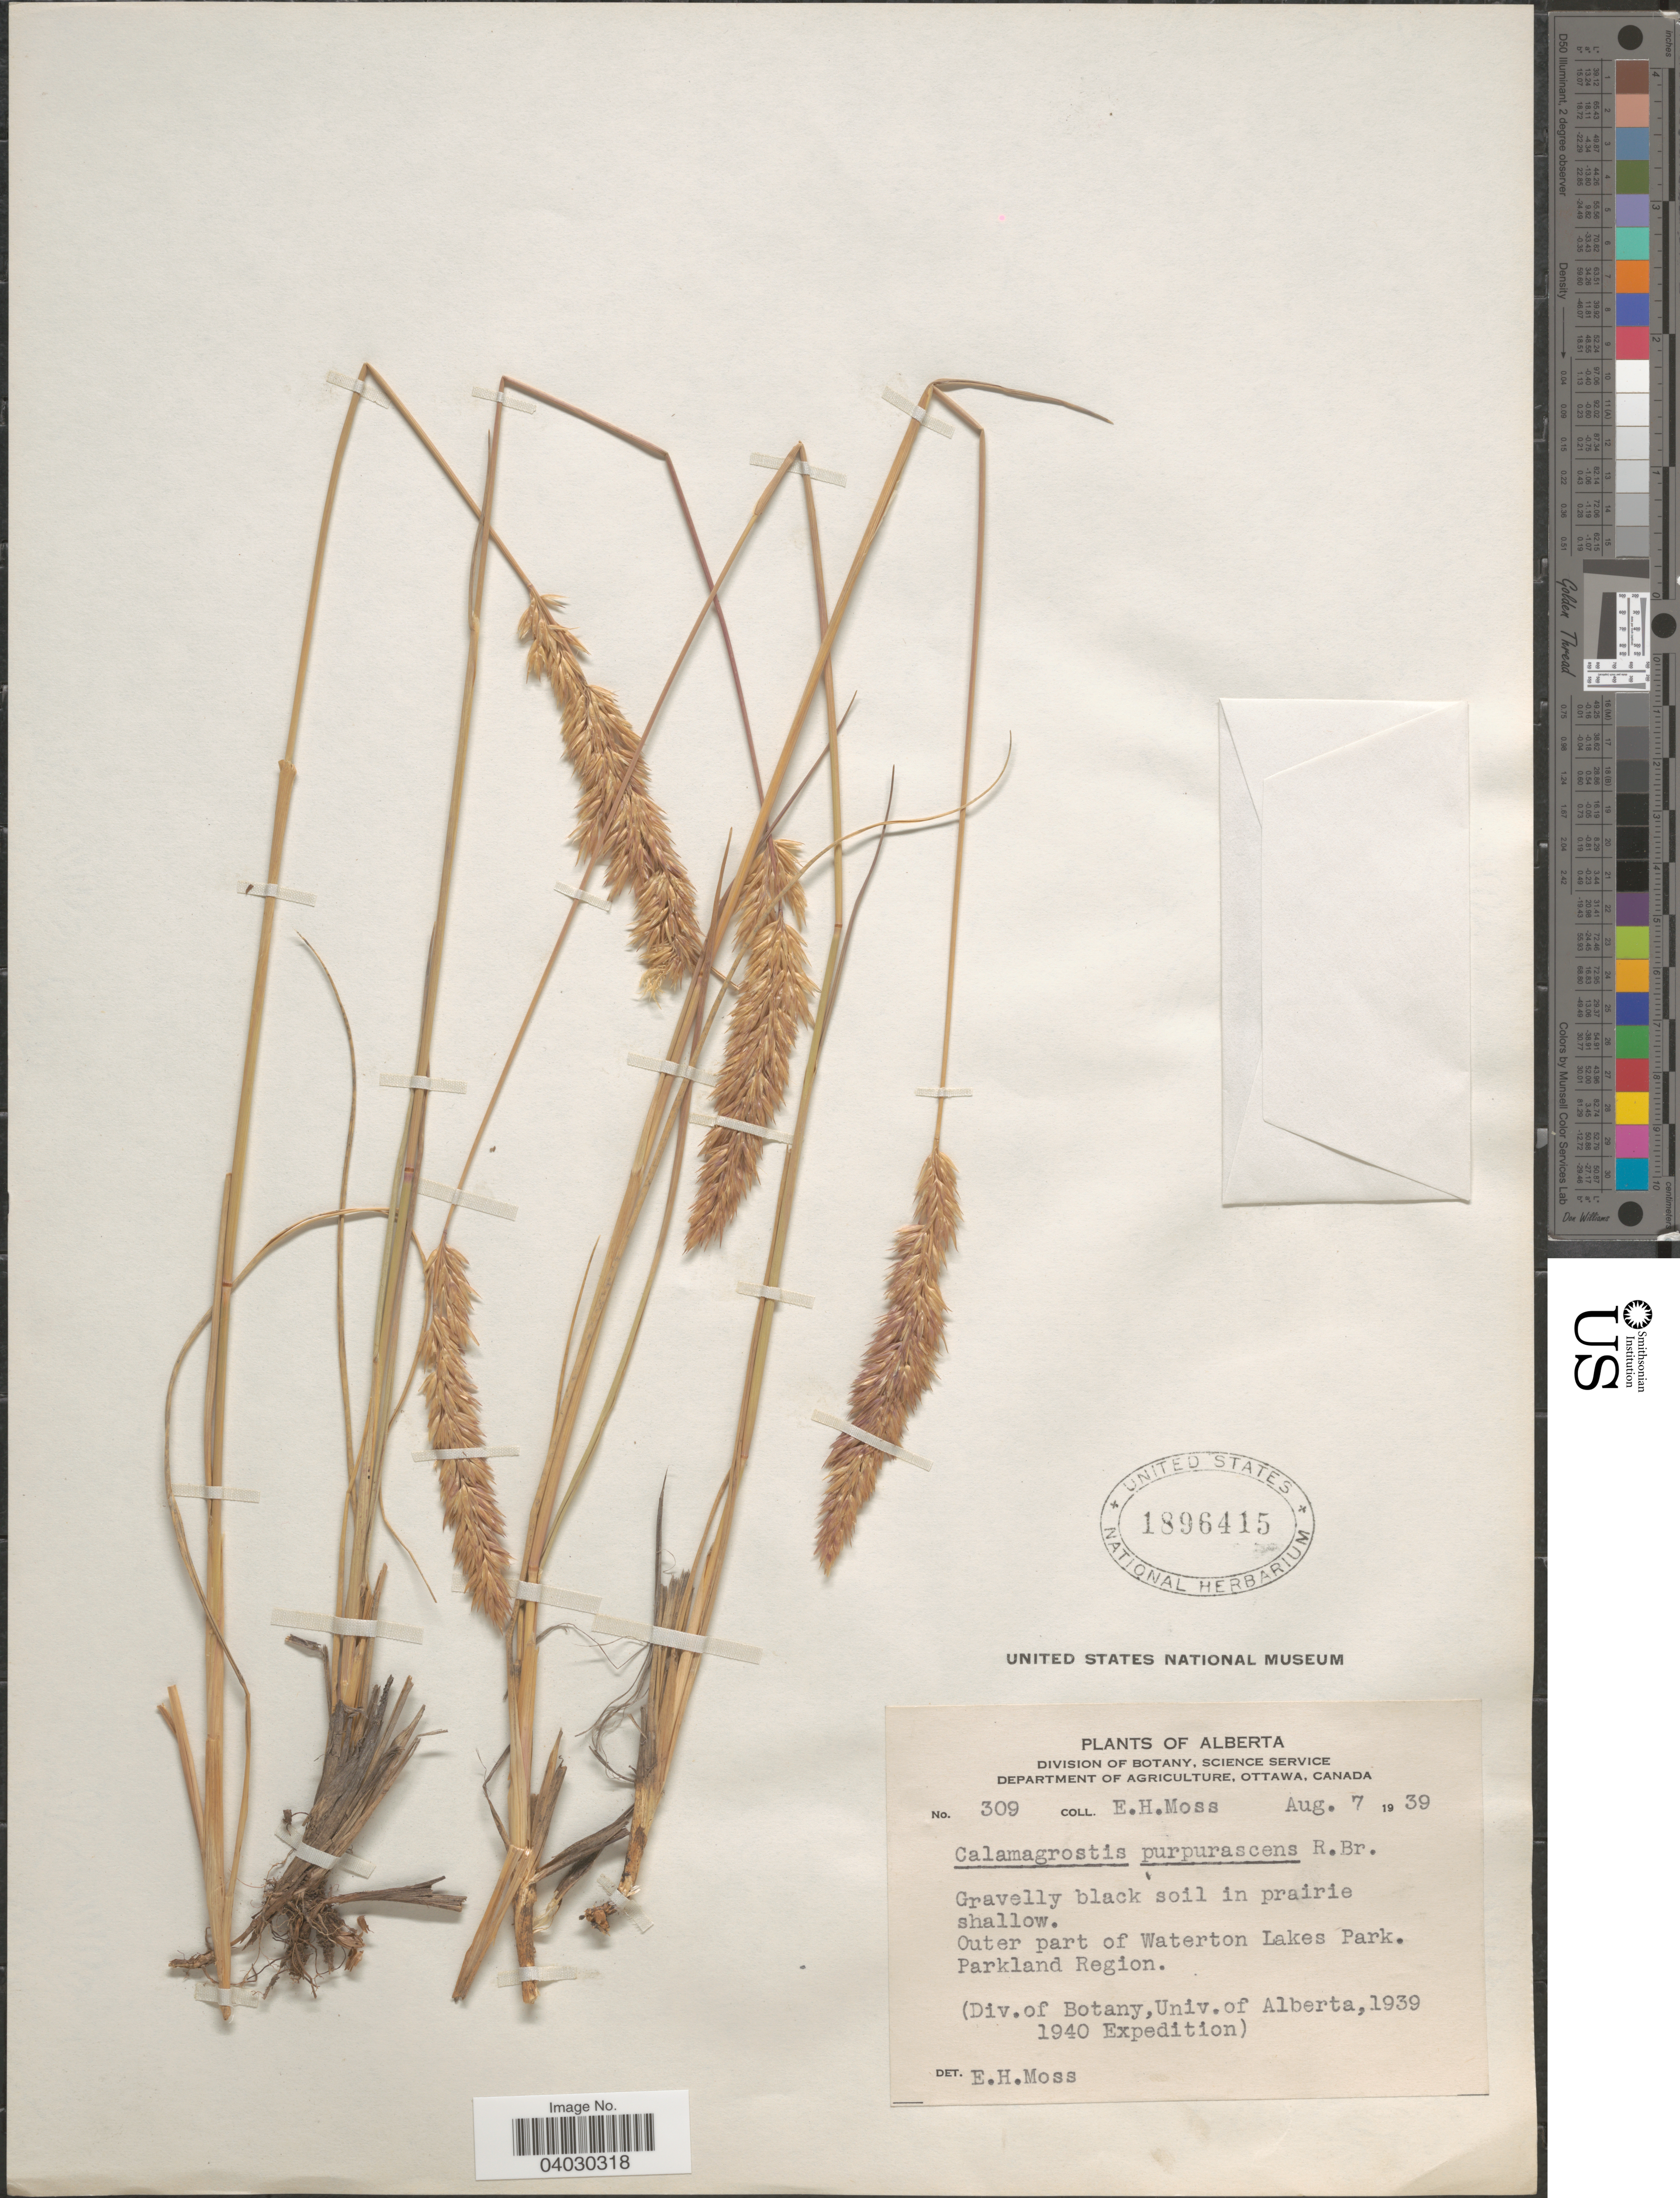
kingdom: Plantae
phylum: Tracheophyta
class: Liliopsida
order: Poales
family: Poaceae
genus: Calamagrostis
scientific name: Calamagrostis purpurascens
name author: R. Br.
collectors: E. Moss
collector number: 309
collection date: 1939-08-07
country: Canada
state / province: Alberta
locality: Outer part of Waterton Lakes Park. Parkland Region.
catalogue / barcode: US 1896415